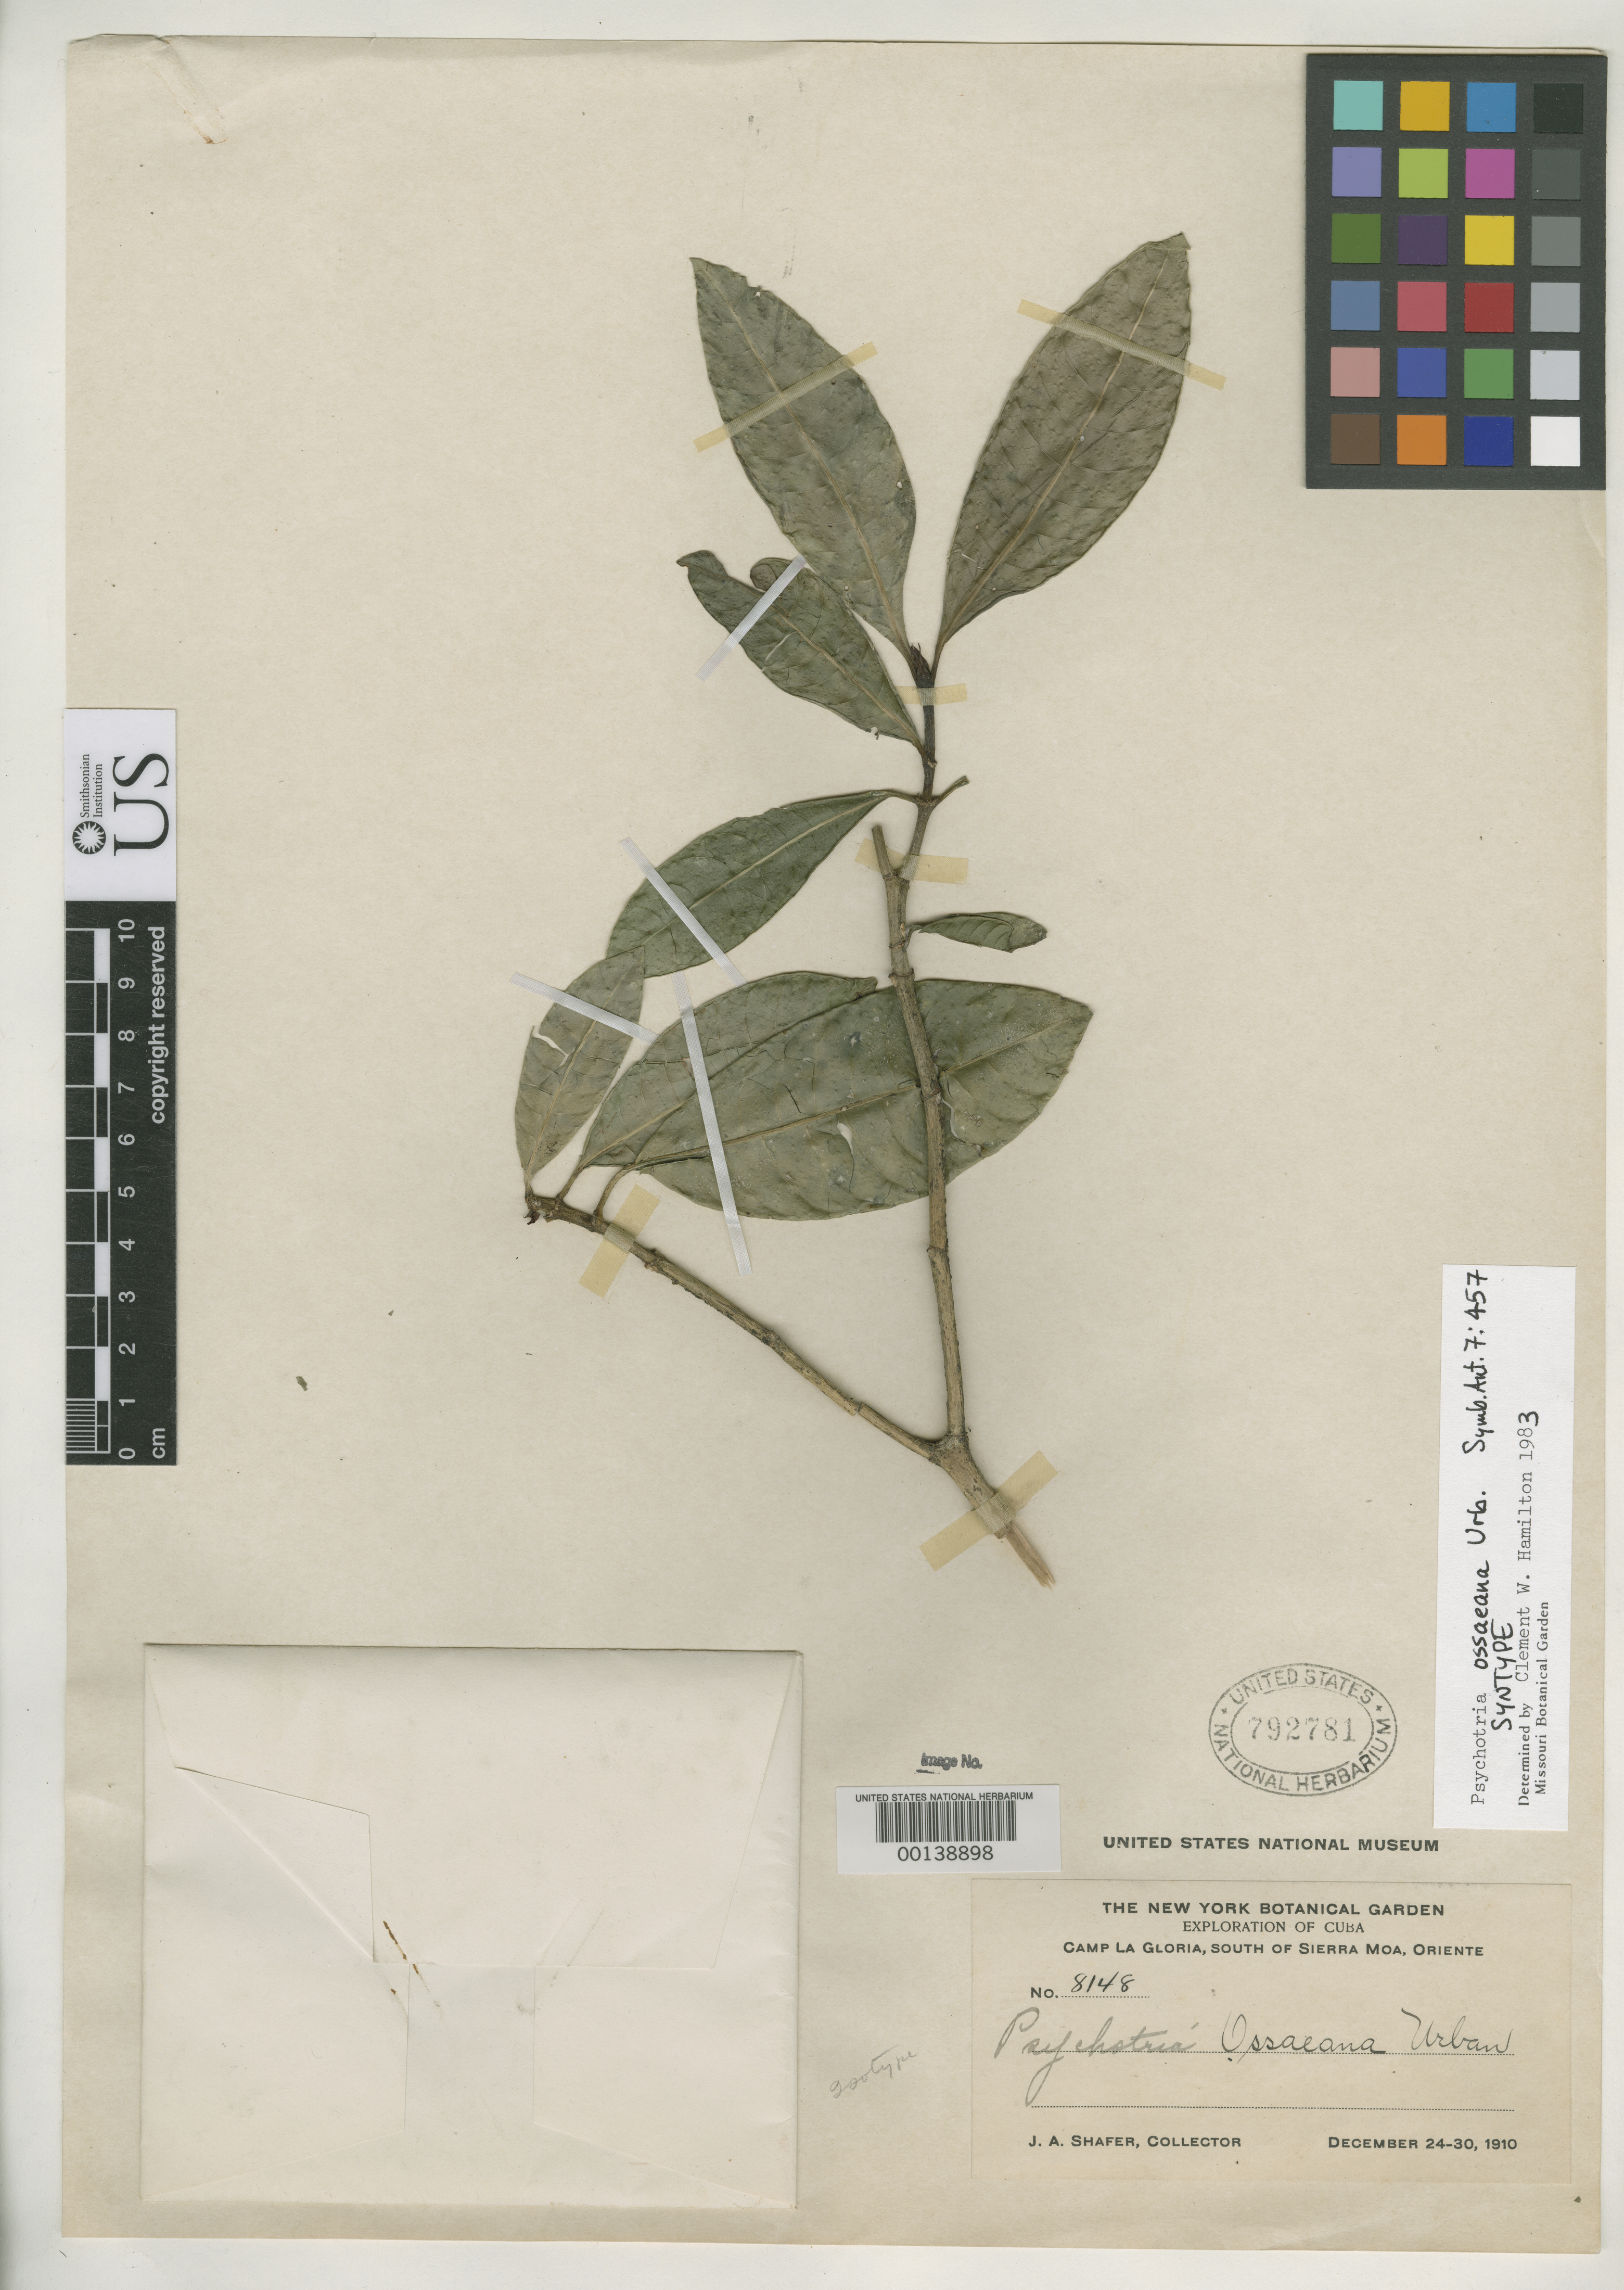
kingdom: Plantae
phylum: Tracheophyta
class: Magnoliopsida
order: Gentianales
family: Rubiaceae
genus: Psychotria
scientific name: Psychotria ossaeana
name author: Urb.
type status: Isotype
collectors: J. A. Shafer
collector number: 8148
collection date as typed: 24 Dec 1920 to 30 Dec 1910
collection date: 1910-12-30/1920-12-24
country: Cuba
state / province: Oriente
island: Greater Antilles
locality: Camp La Gloria, S of Sierra Moa.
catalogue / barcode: US 792781